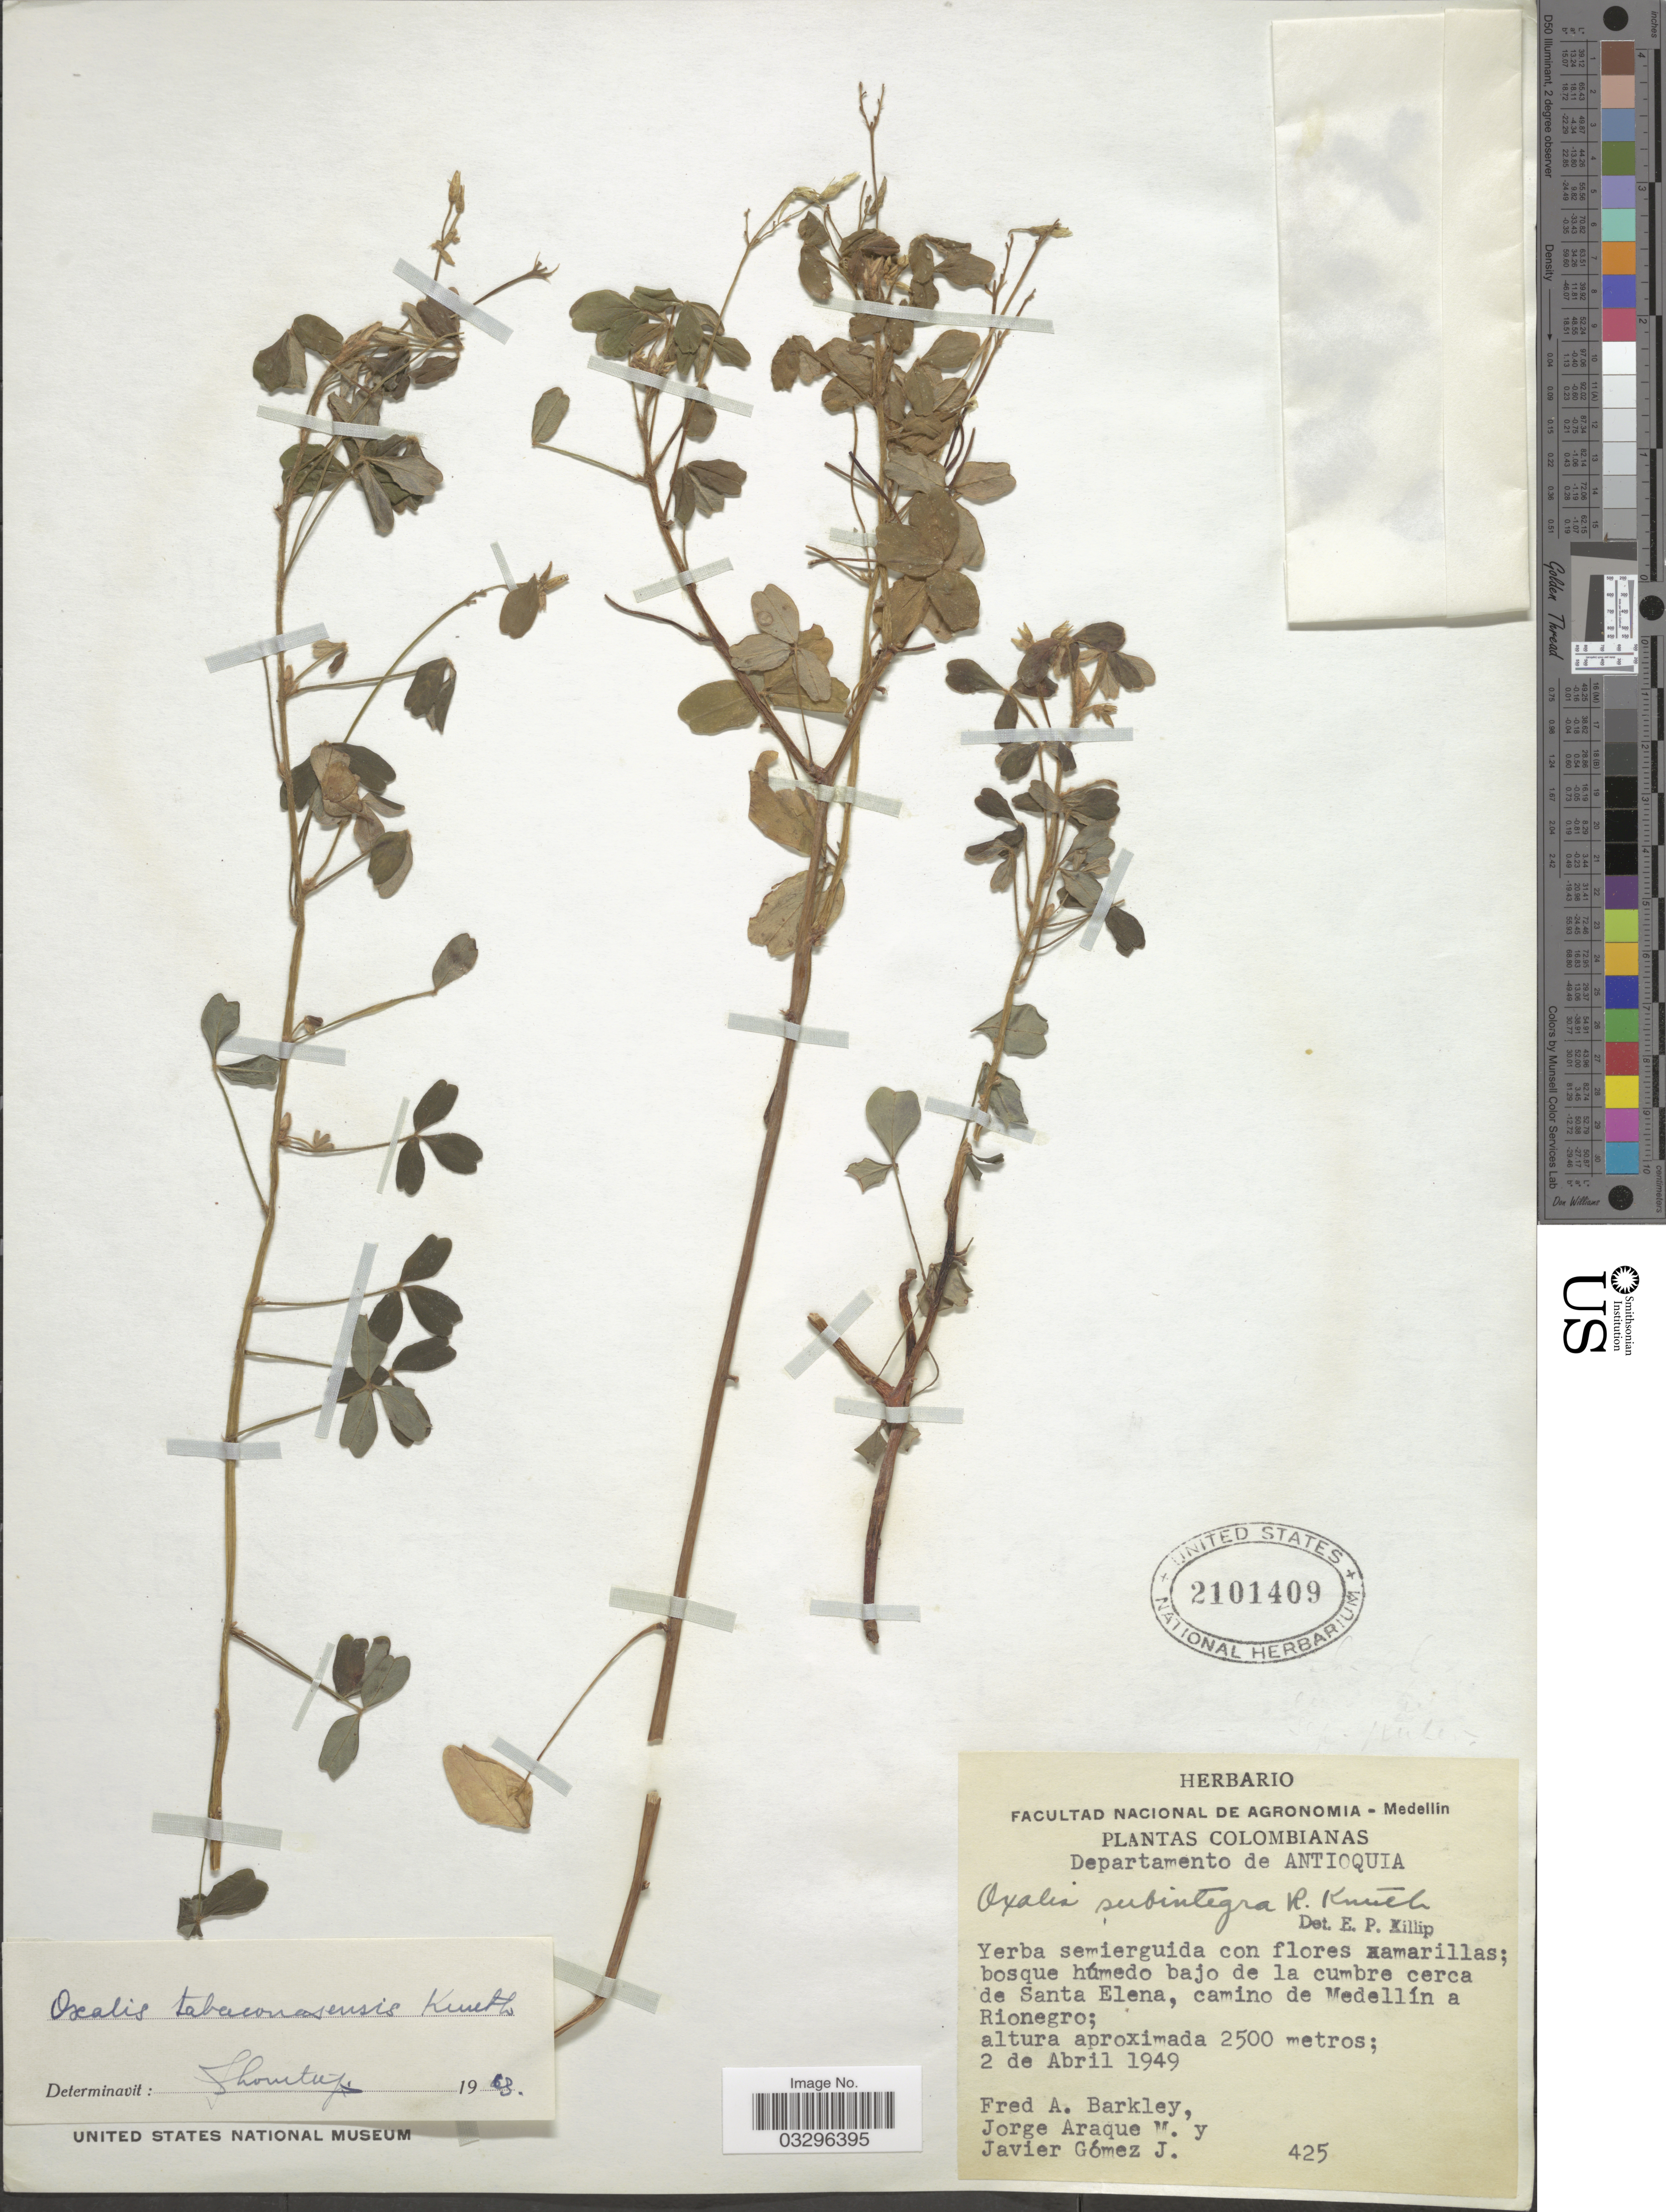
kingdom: Plantae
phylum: Tracheophyta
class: Magnoliopsida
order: Oxalidales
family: Oxalidaceae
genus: Oxalis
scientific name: Oxalis tabaconasensis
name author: R. Knuth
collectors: F. A. Barkley, J. Araque Molina & G. Javier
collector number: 425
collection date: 1949-04-02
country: Colombia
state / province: Antioquia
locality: Departamento de Antioquia. Bosque húmedo bajo de la cumbre cerca de Santa Elena, camino de Medellín a Rionegro.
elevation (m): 2500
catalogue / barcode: US 2101409